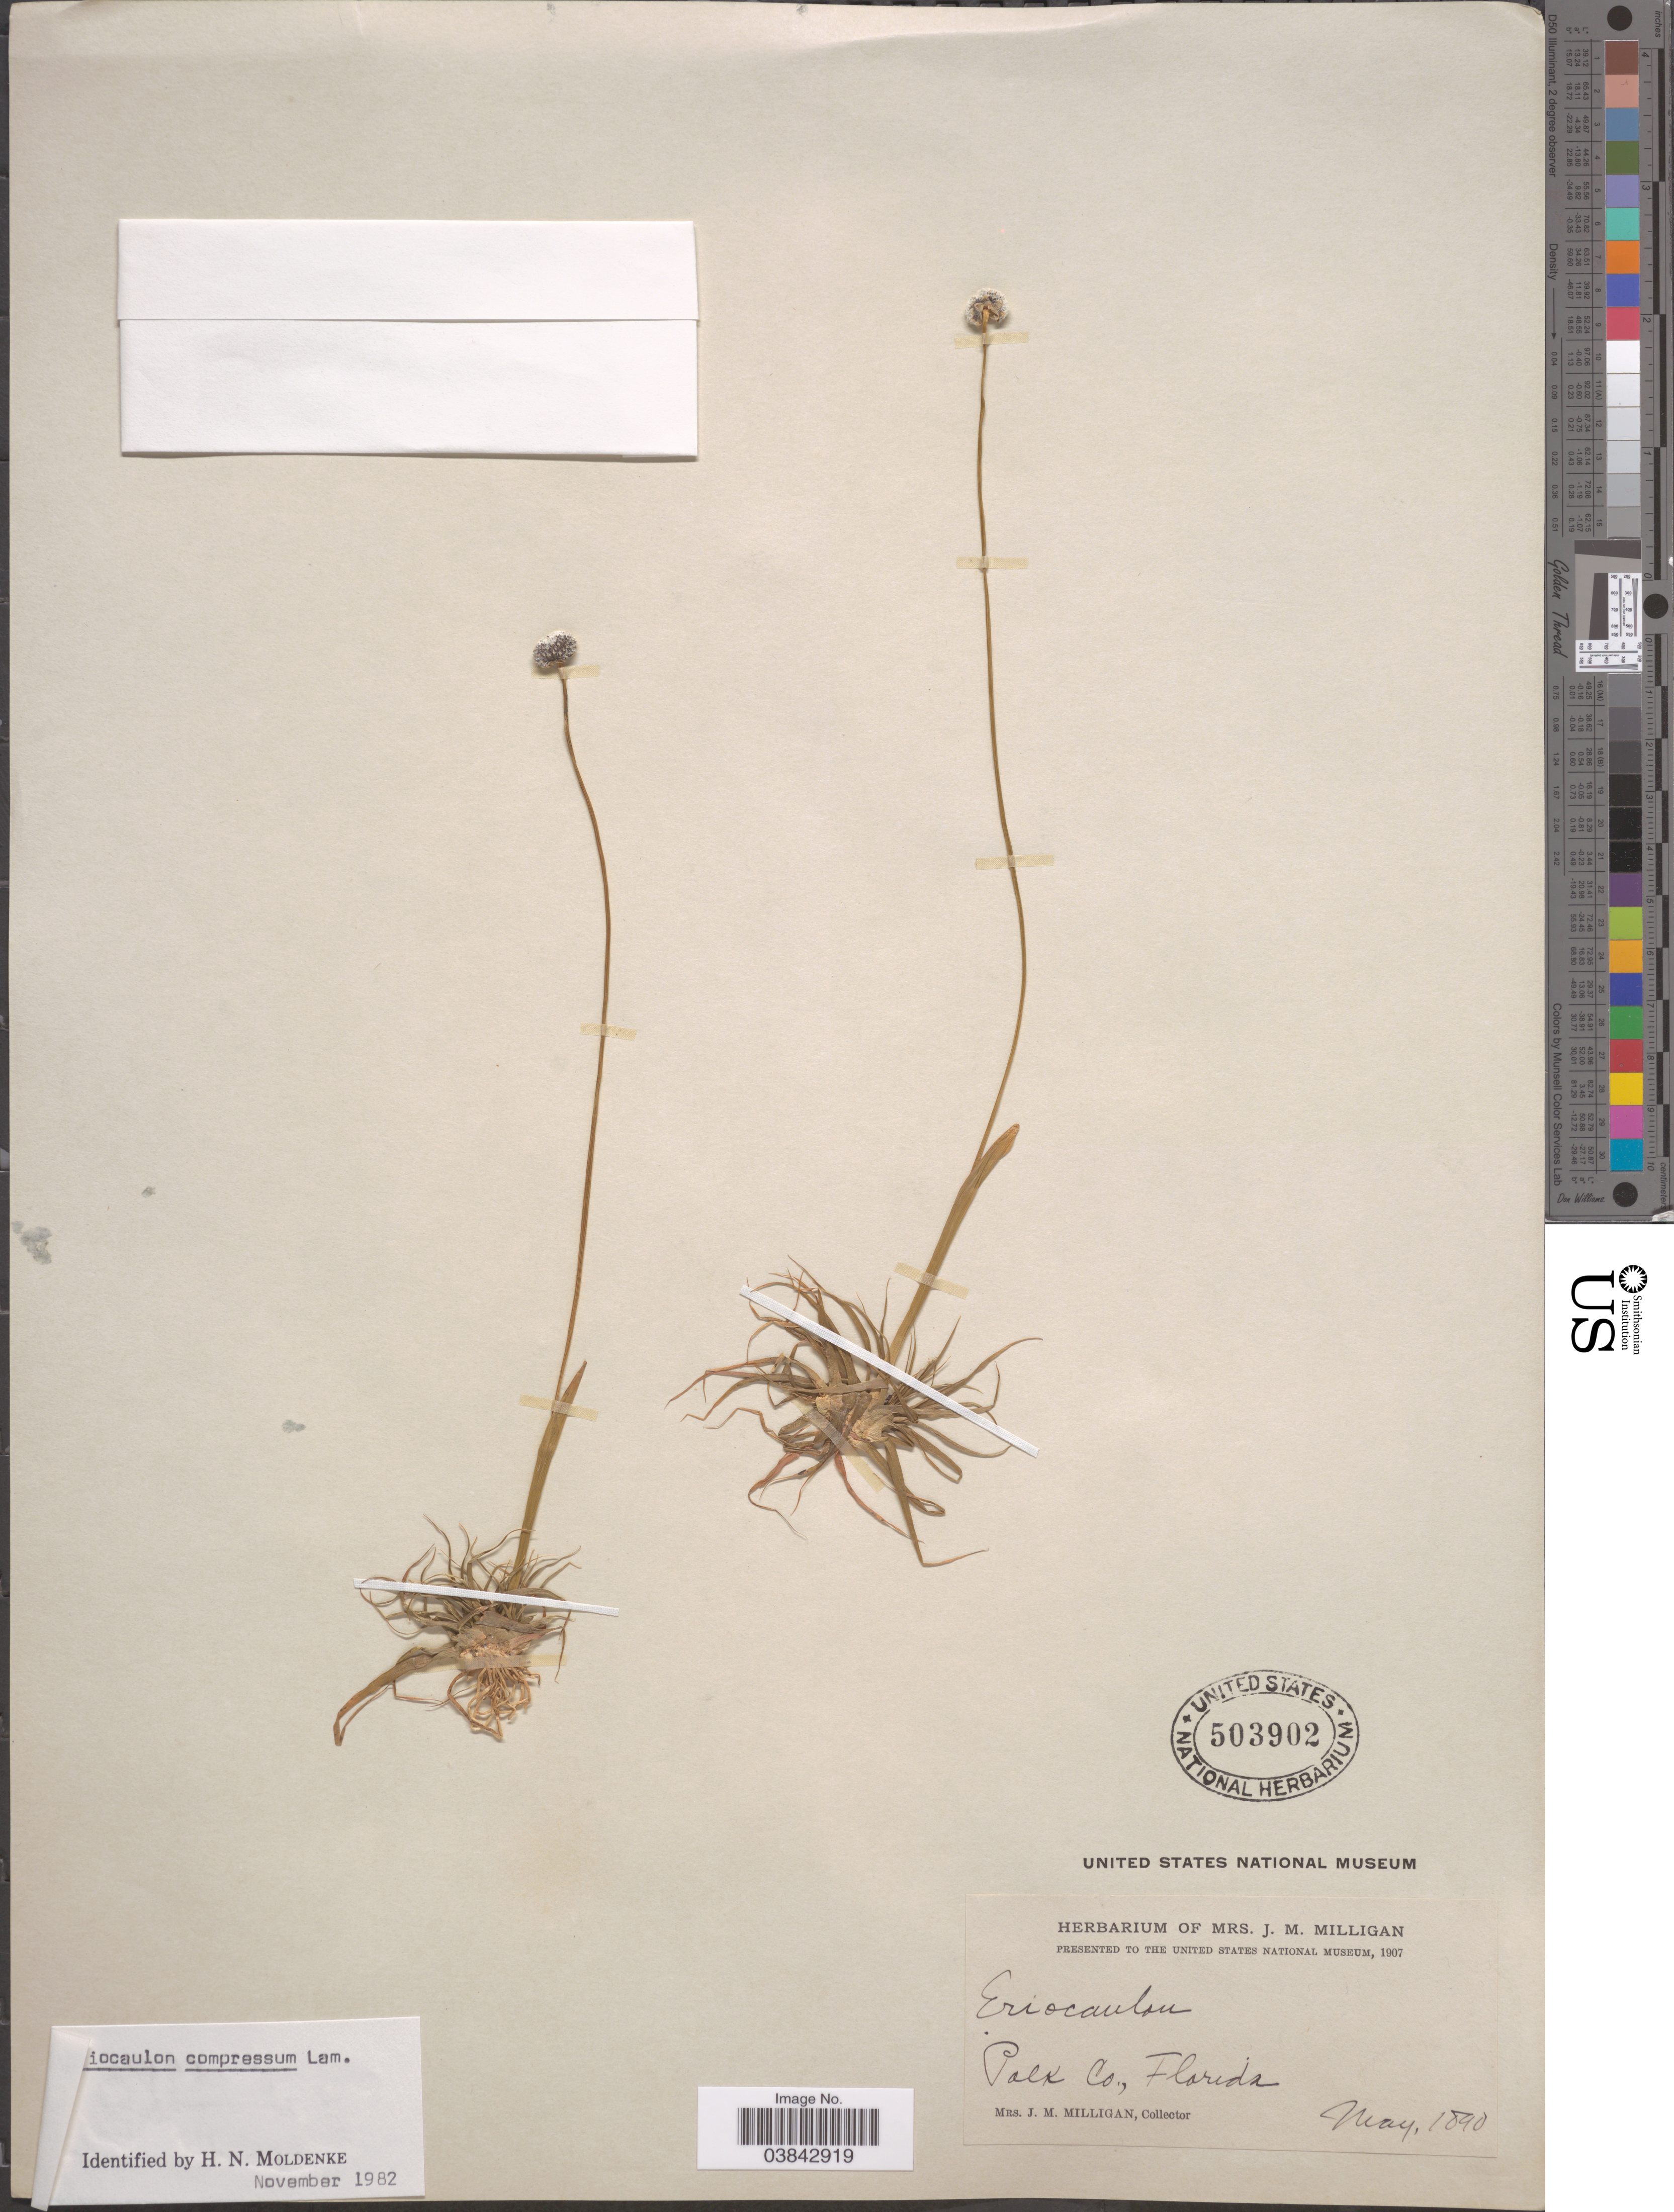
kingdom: Plantae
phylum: Tracheophyta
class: Liliopsida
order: Poales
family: Eriocaulaceae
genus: Eriocaulon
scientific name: Eriocaulon compressum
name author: Lam.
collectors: J. Milligan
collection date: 1890-05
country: United States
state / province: Florida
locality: Polk Co.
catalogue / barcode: US 503902